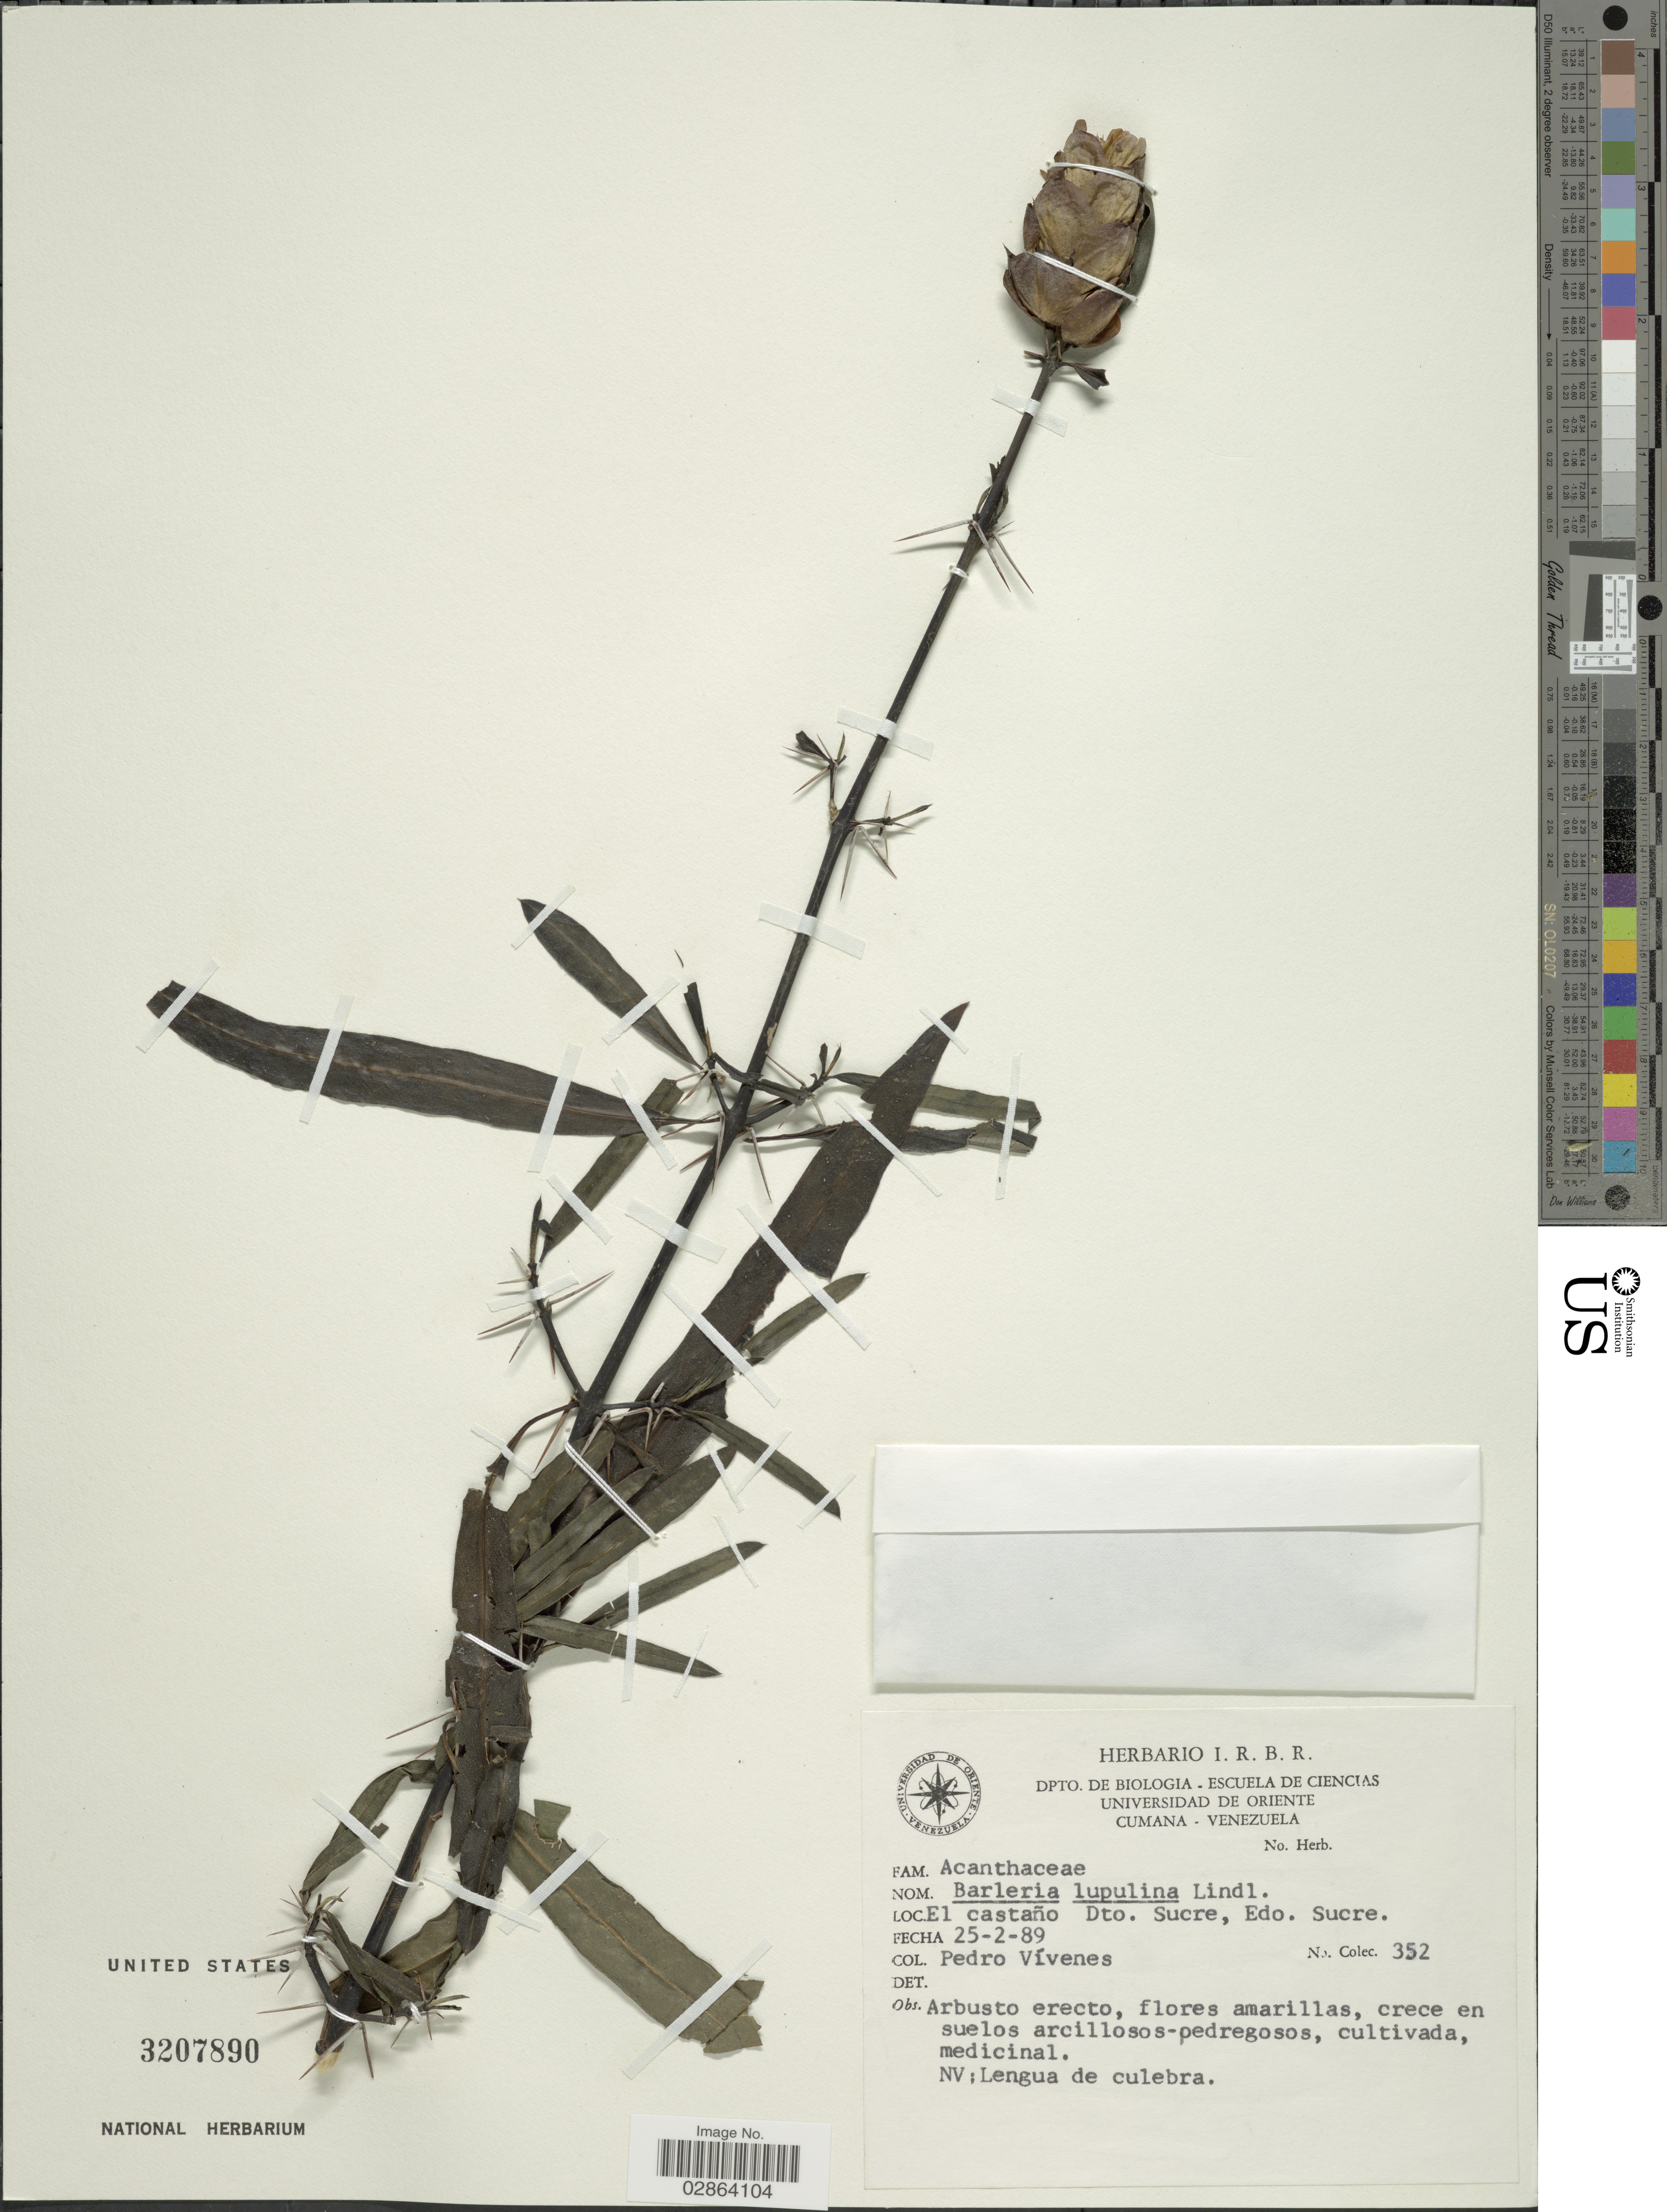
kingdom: Plantae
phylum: Tracheophyta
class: Magnoliopsida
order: Lamiales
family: Acanthaceae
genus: Barleria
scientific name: Barleria lupulina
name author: Lindl.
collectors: P. Vivenes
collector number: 352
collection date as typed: Transcribed d/m/y: 25/2/89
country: Venezuela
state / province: Sucre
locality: El castaño, Dto. Sucre, Edo. Sucre.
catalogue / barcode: US 3207890